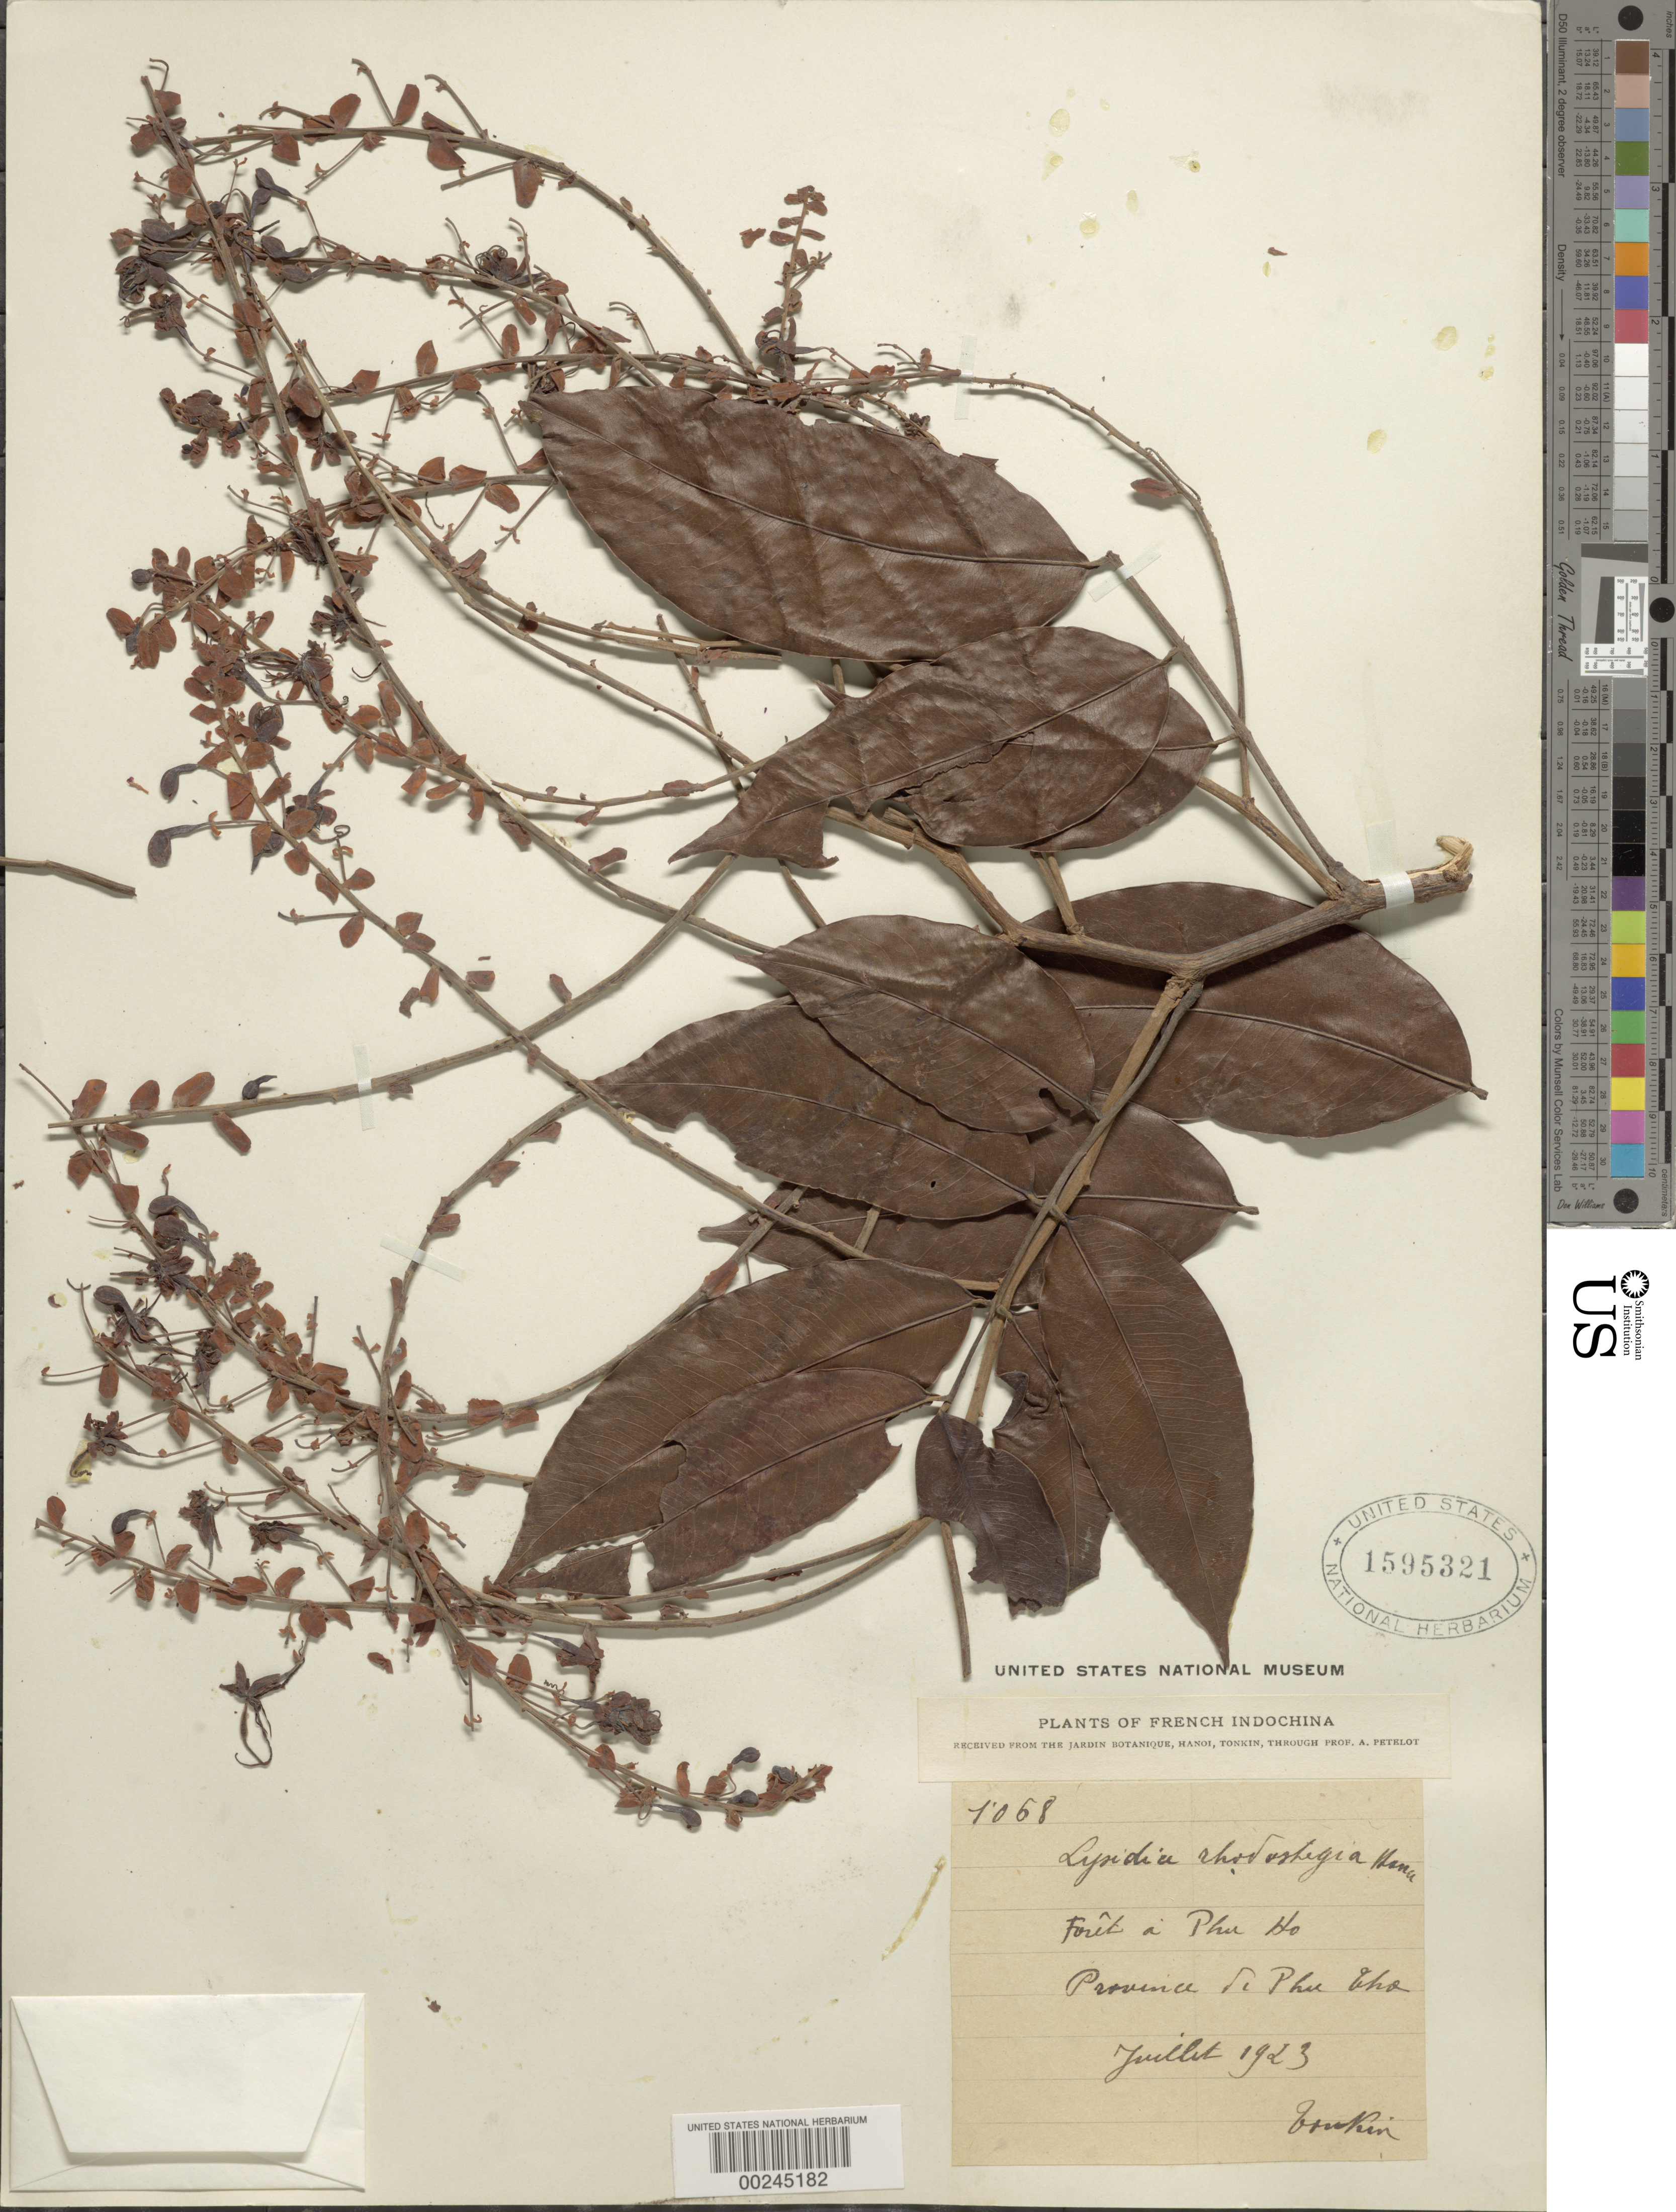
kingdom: Plantae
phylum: Tracheophyta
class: Magnoliopsida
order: Fabales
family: Fabaceae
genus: Lysidice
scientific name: Lysidice rhodostegia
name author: Hance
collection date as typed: Jul 1923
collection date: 1923-07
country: Vietnam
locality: Forest of phu ho; phu cho province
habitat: Forest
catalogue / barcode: US 1595321